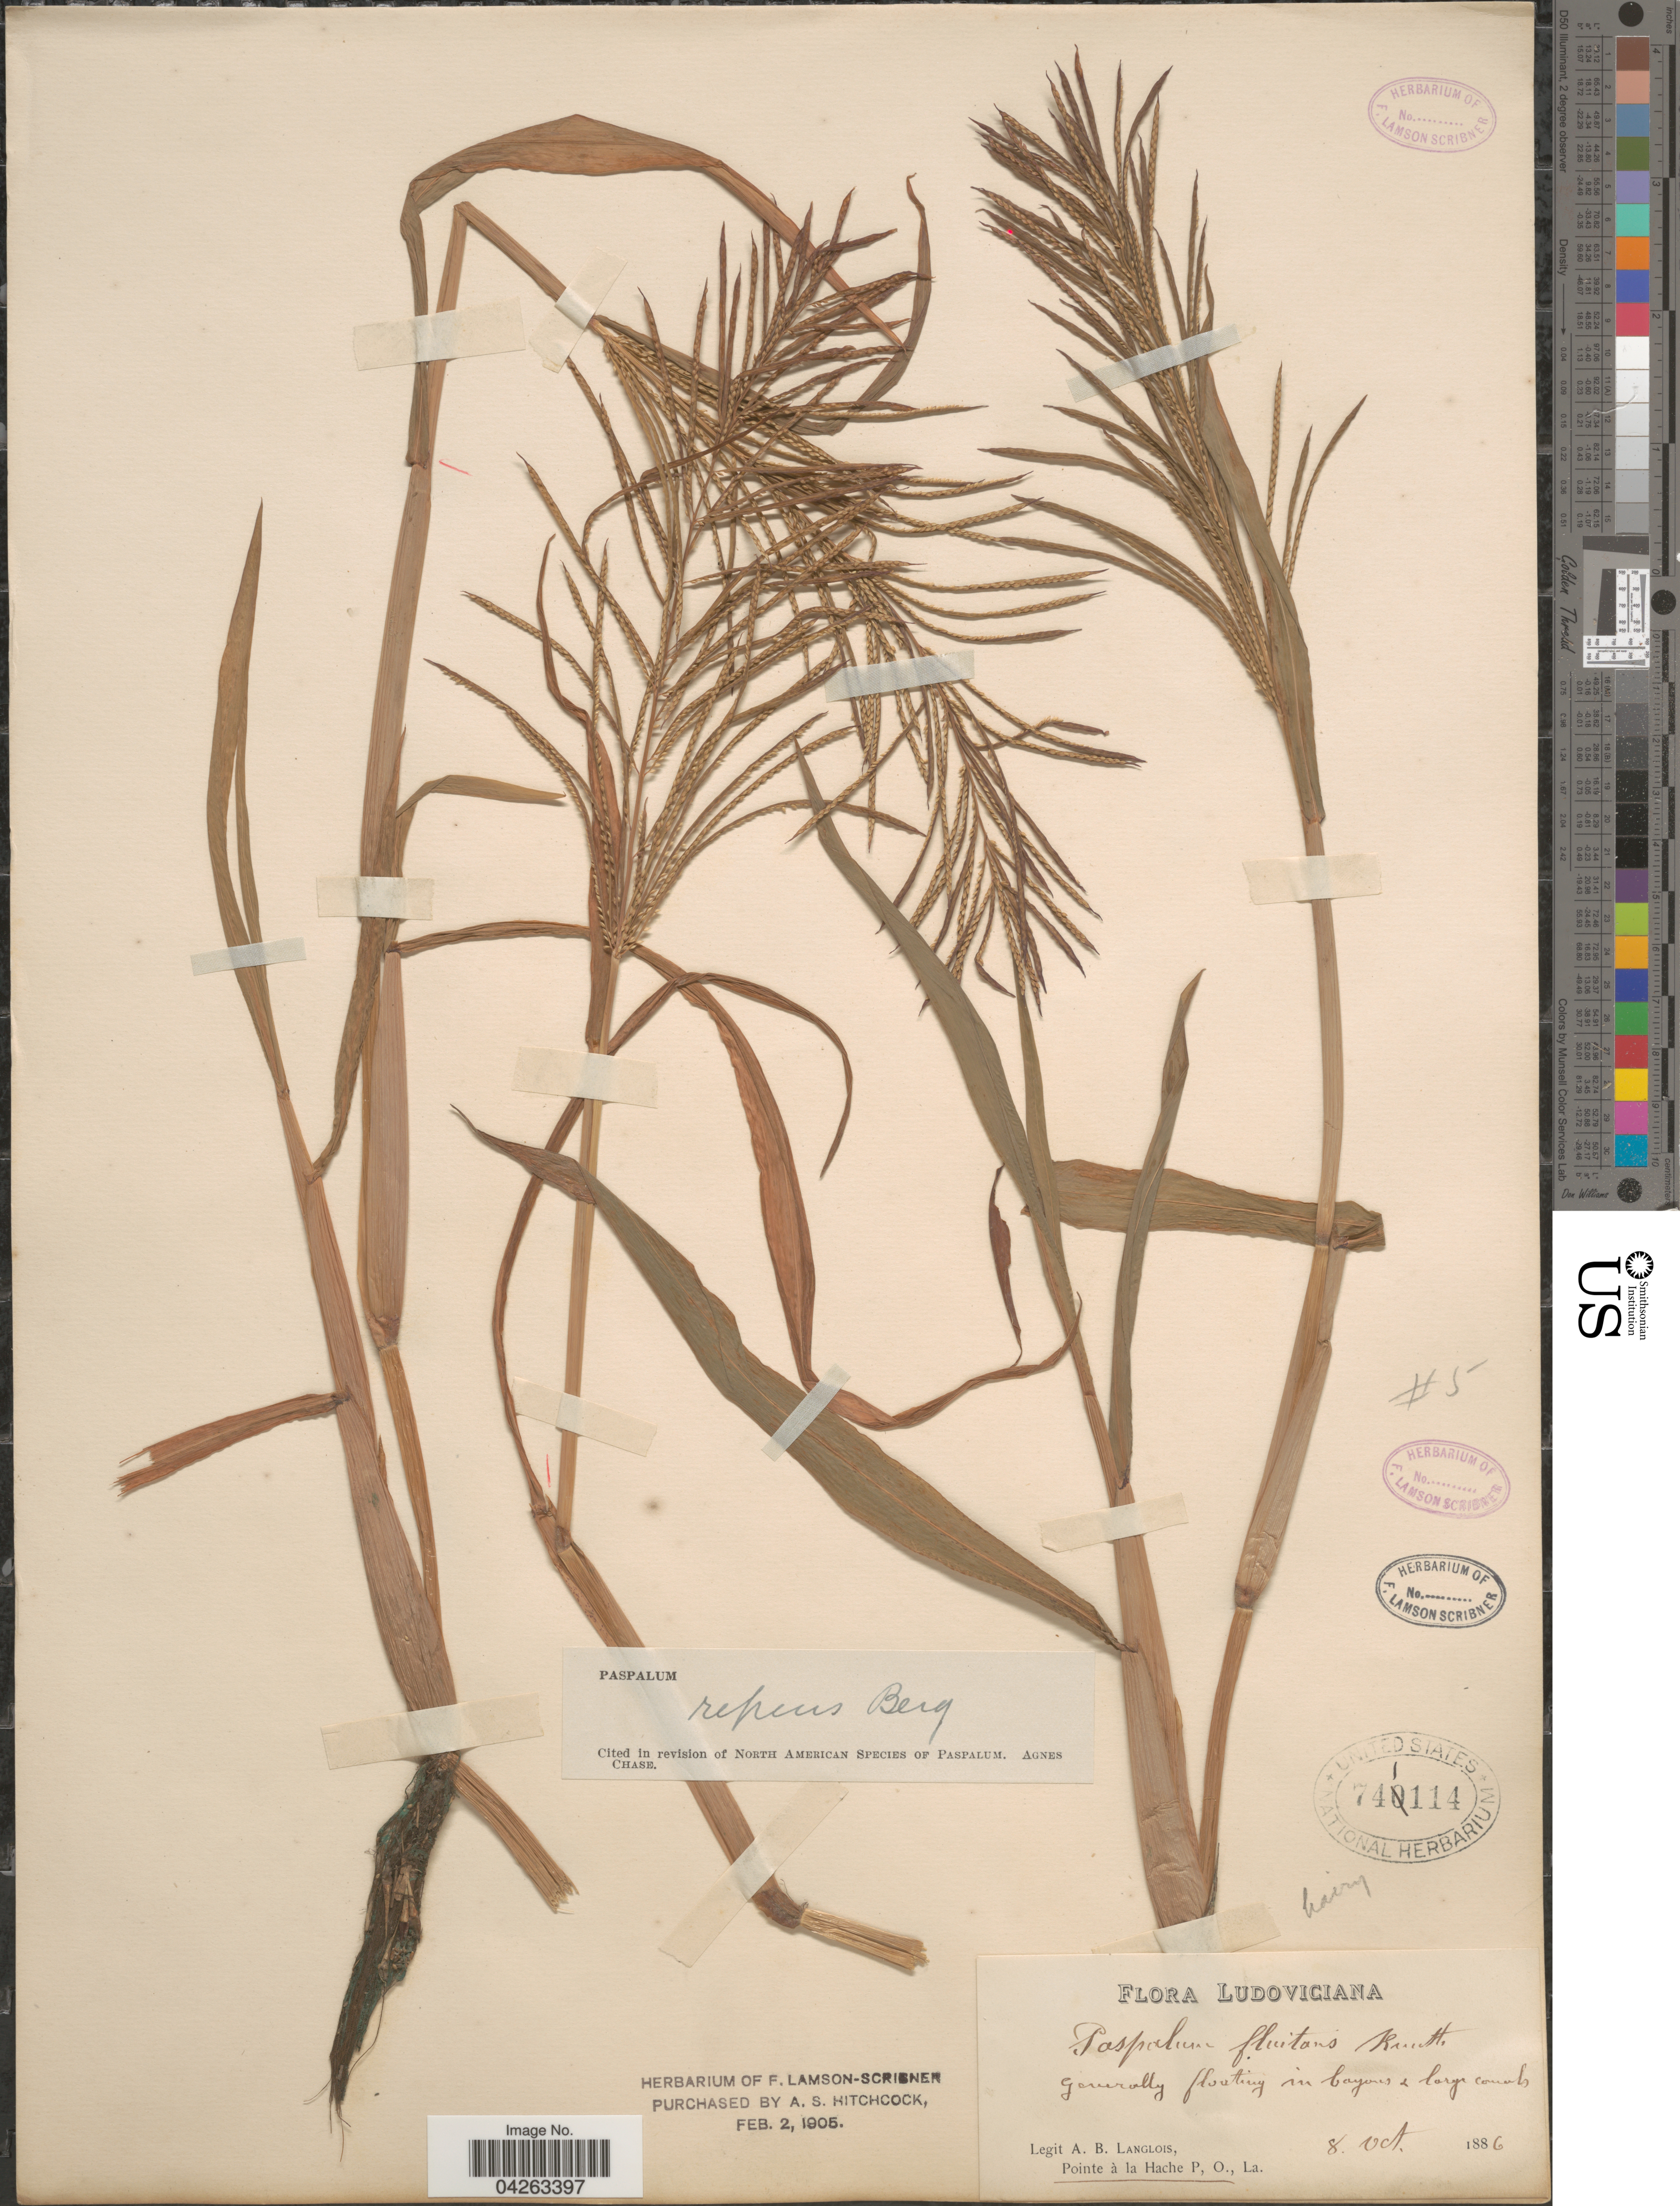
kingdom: Plantae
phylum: Tracheophyta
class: Liliopsida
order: Poales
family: Poaceae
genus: Paspalum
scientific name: Paspalum repens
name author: P.J. Bergius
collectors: A. Langlois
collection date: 1886-10-08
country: United States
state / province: Louisiana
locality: Ludoviciana. Pointe à la Hache P, O.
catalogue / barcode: US 741114